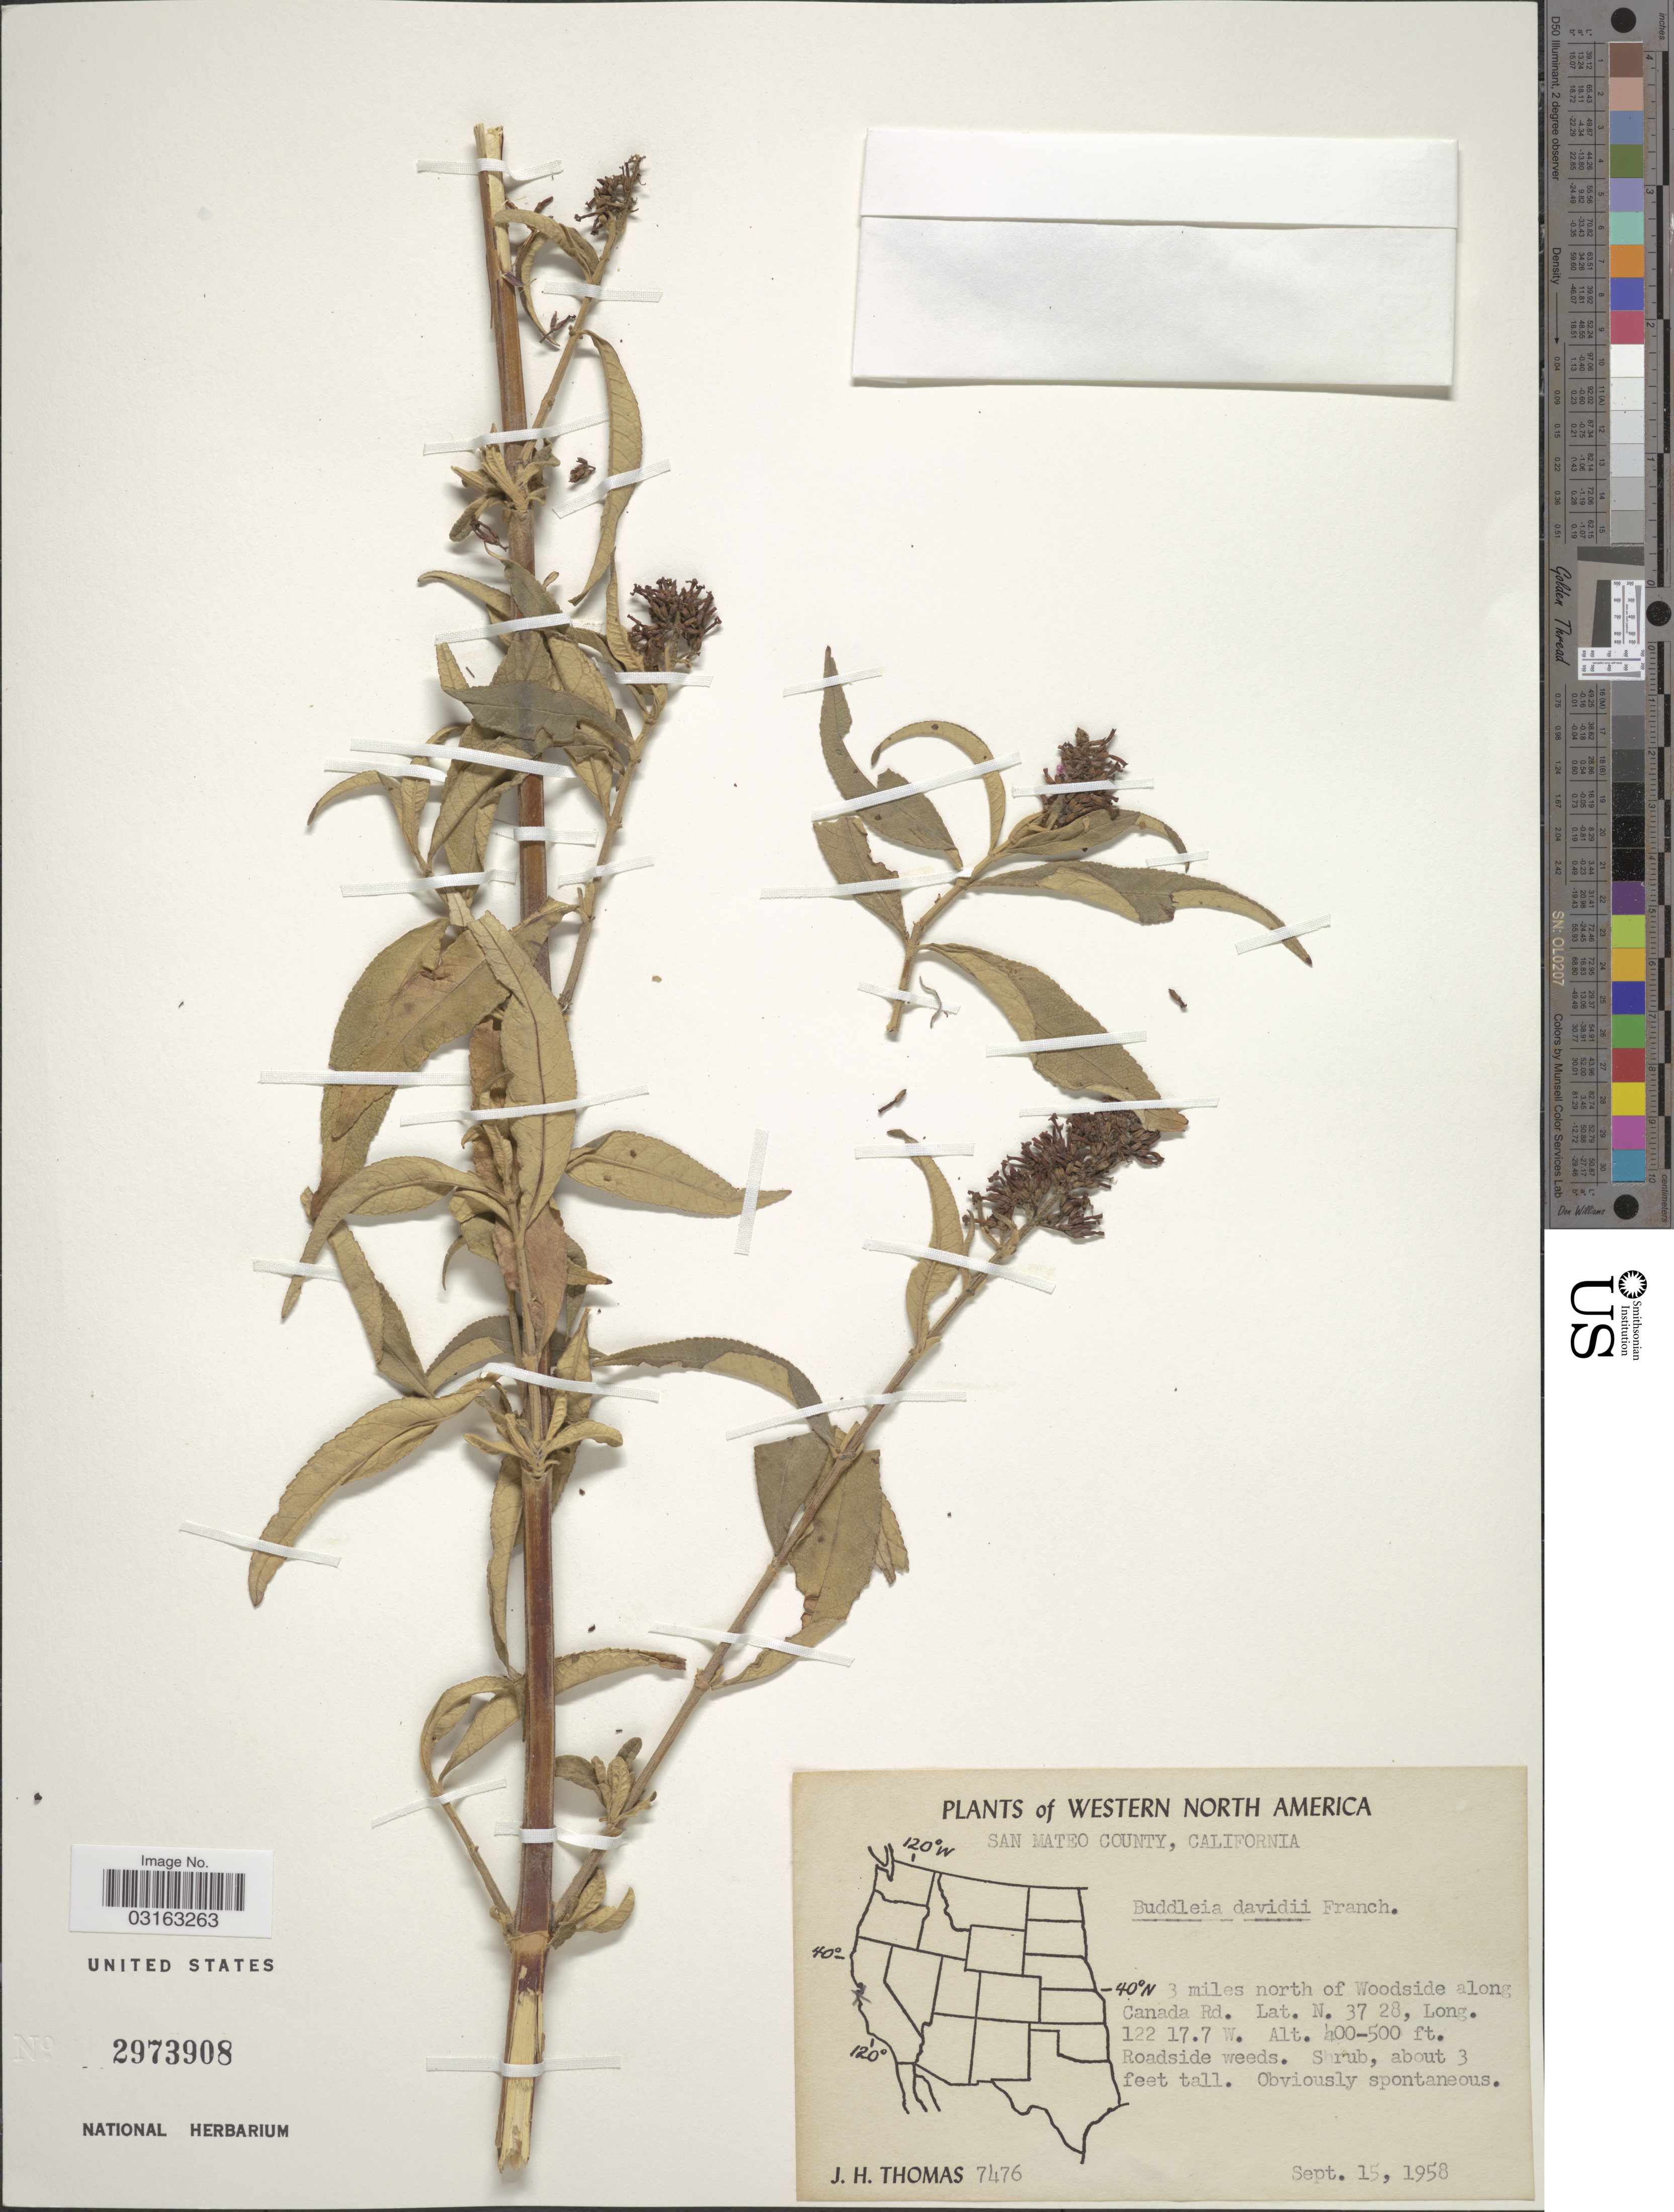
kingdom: Plantae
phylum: Tracheophyta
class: Magnoliopsida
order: Lamiales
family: Scrophulariaceae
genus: Buddleja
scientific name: Buddleja davidii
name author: Franch.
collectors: J. H. Thomas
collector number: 7476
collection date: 1958-09-15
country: United States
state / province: California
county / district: San Mateo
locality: San Mateo County. 3 miles north of Woodside along Canada Rd.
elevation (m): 122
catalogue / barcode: US 2973908